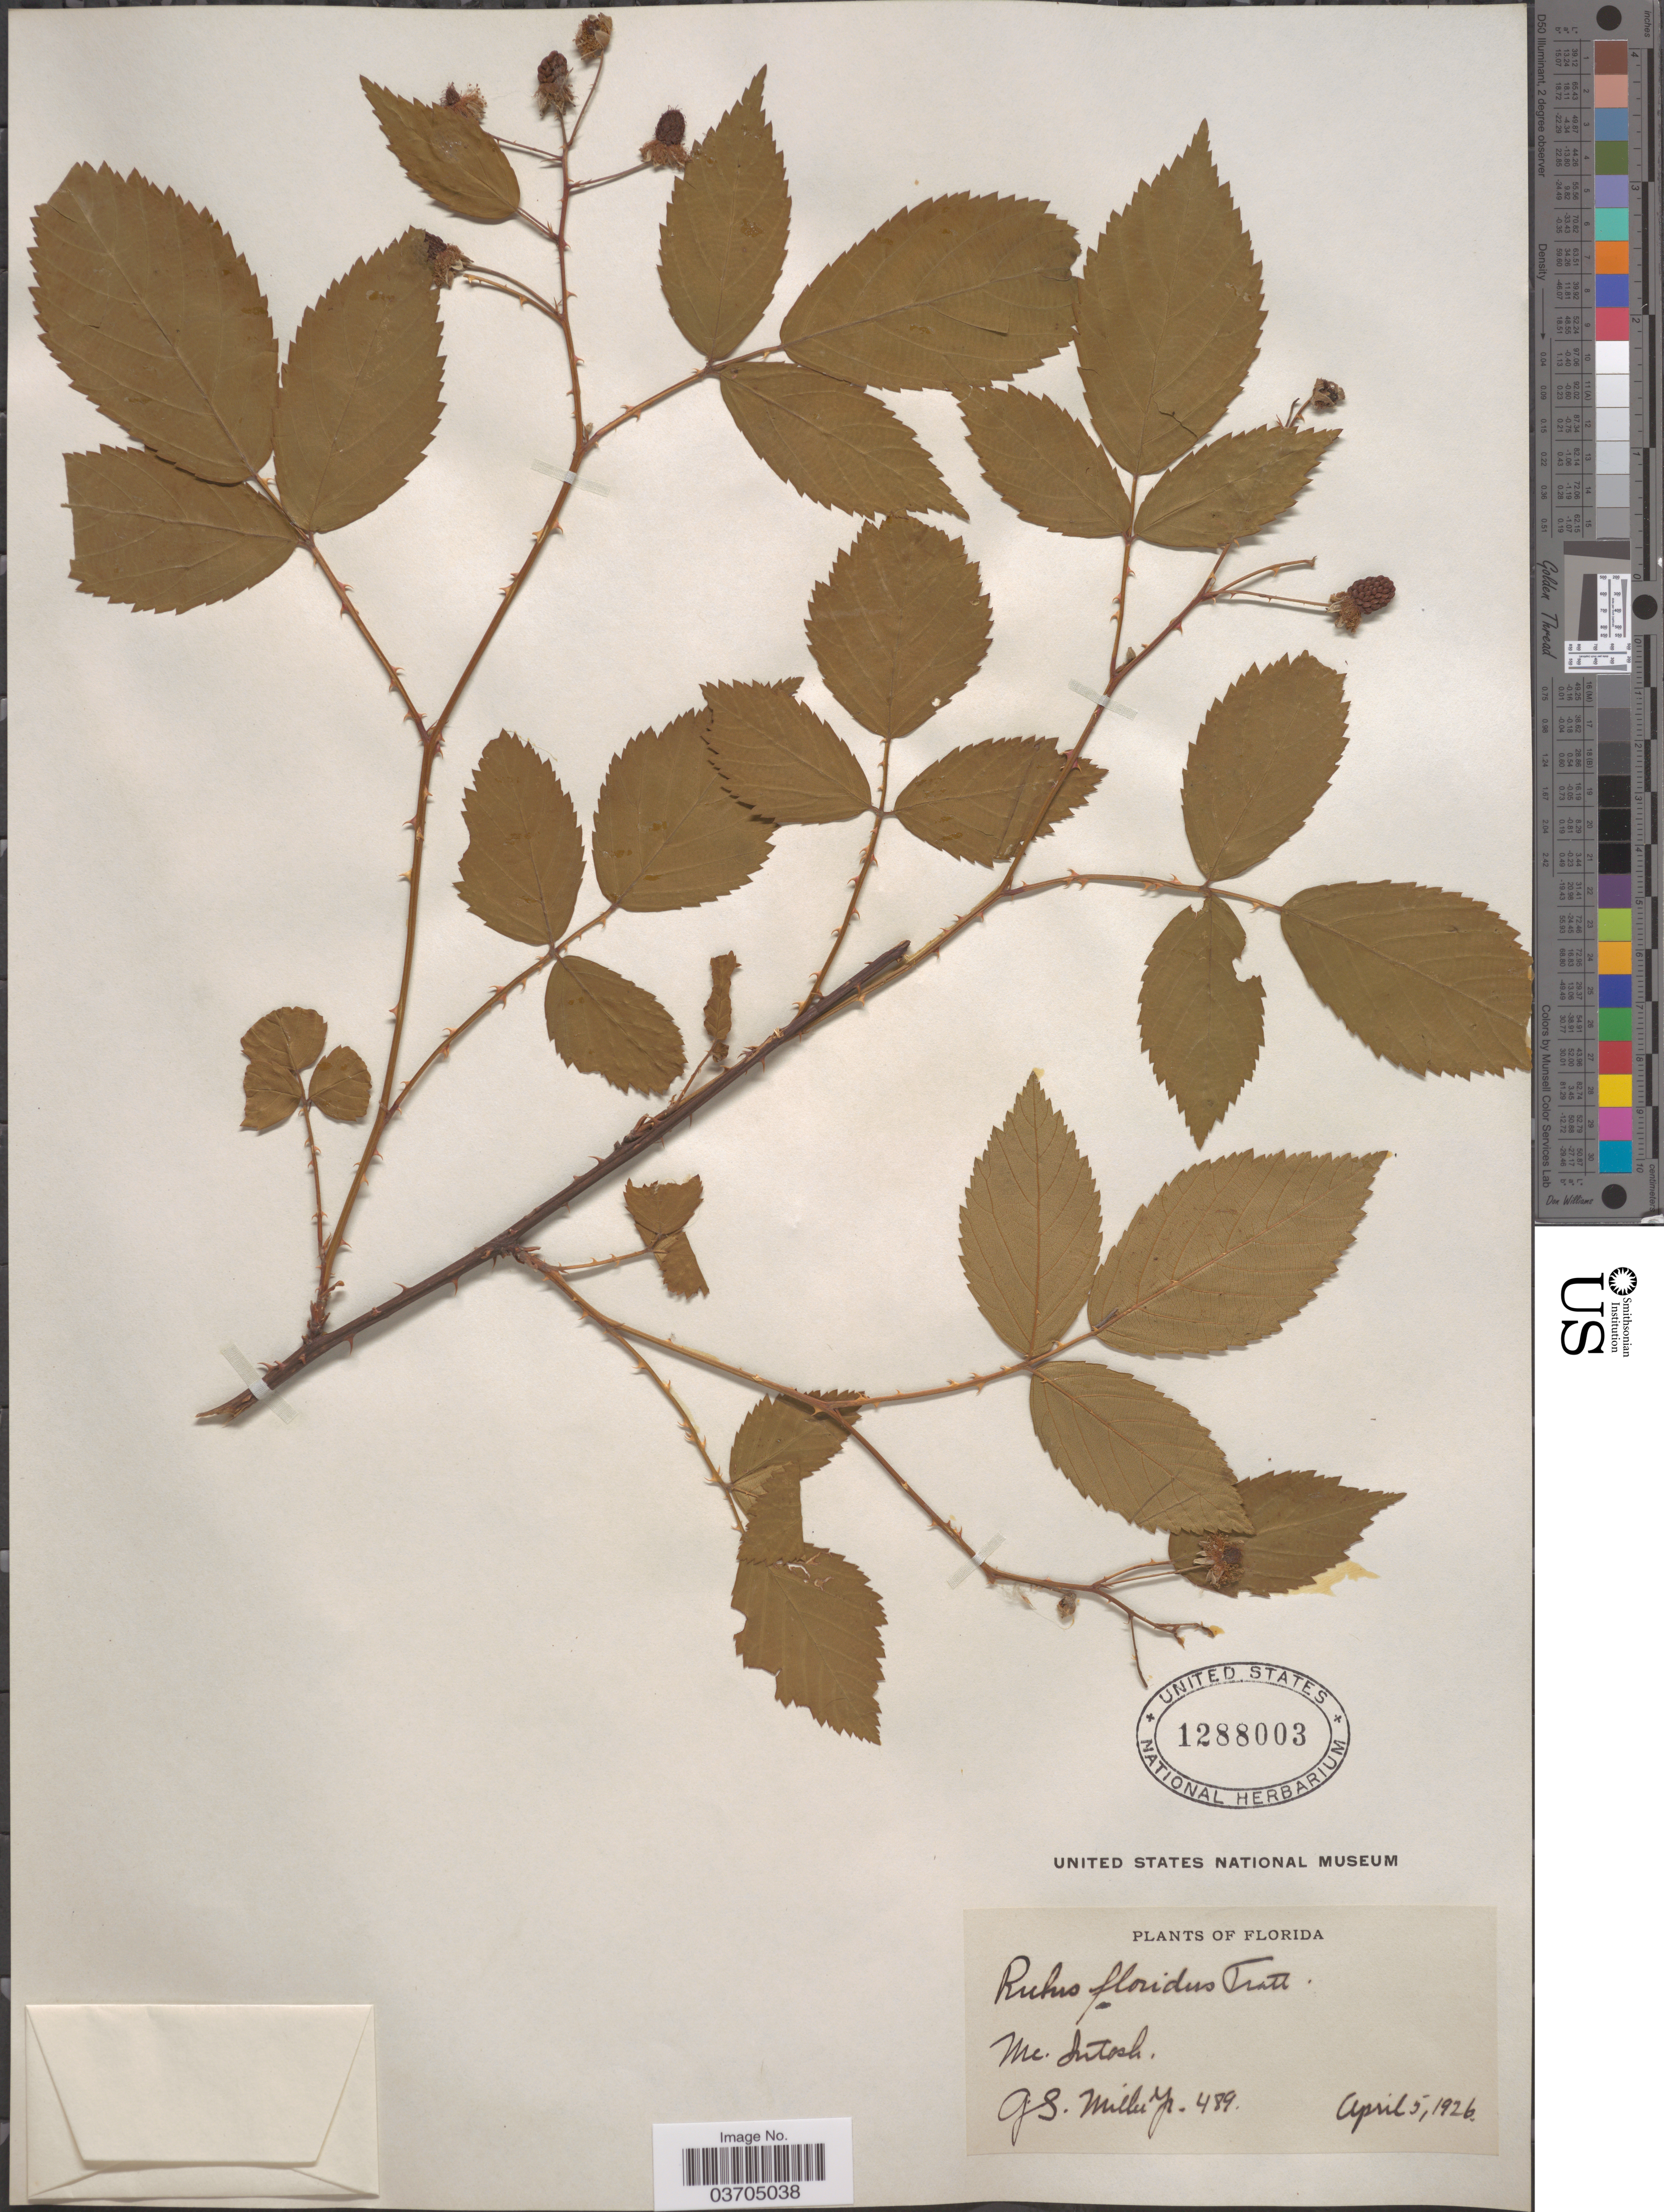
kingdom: Plantae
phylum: Tracheophyta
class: Magnoliopsida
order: Rosales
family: Rosaceae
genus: Rubus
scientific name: Rubus floridus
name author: Tratt.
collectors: G. S. Miller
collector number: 489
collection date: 1926-04-05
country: United States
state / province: Florida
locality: Mc. Intosh.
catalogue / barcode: US 1288003